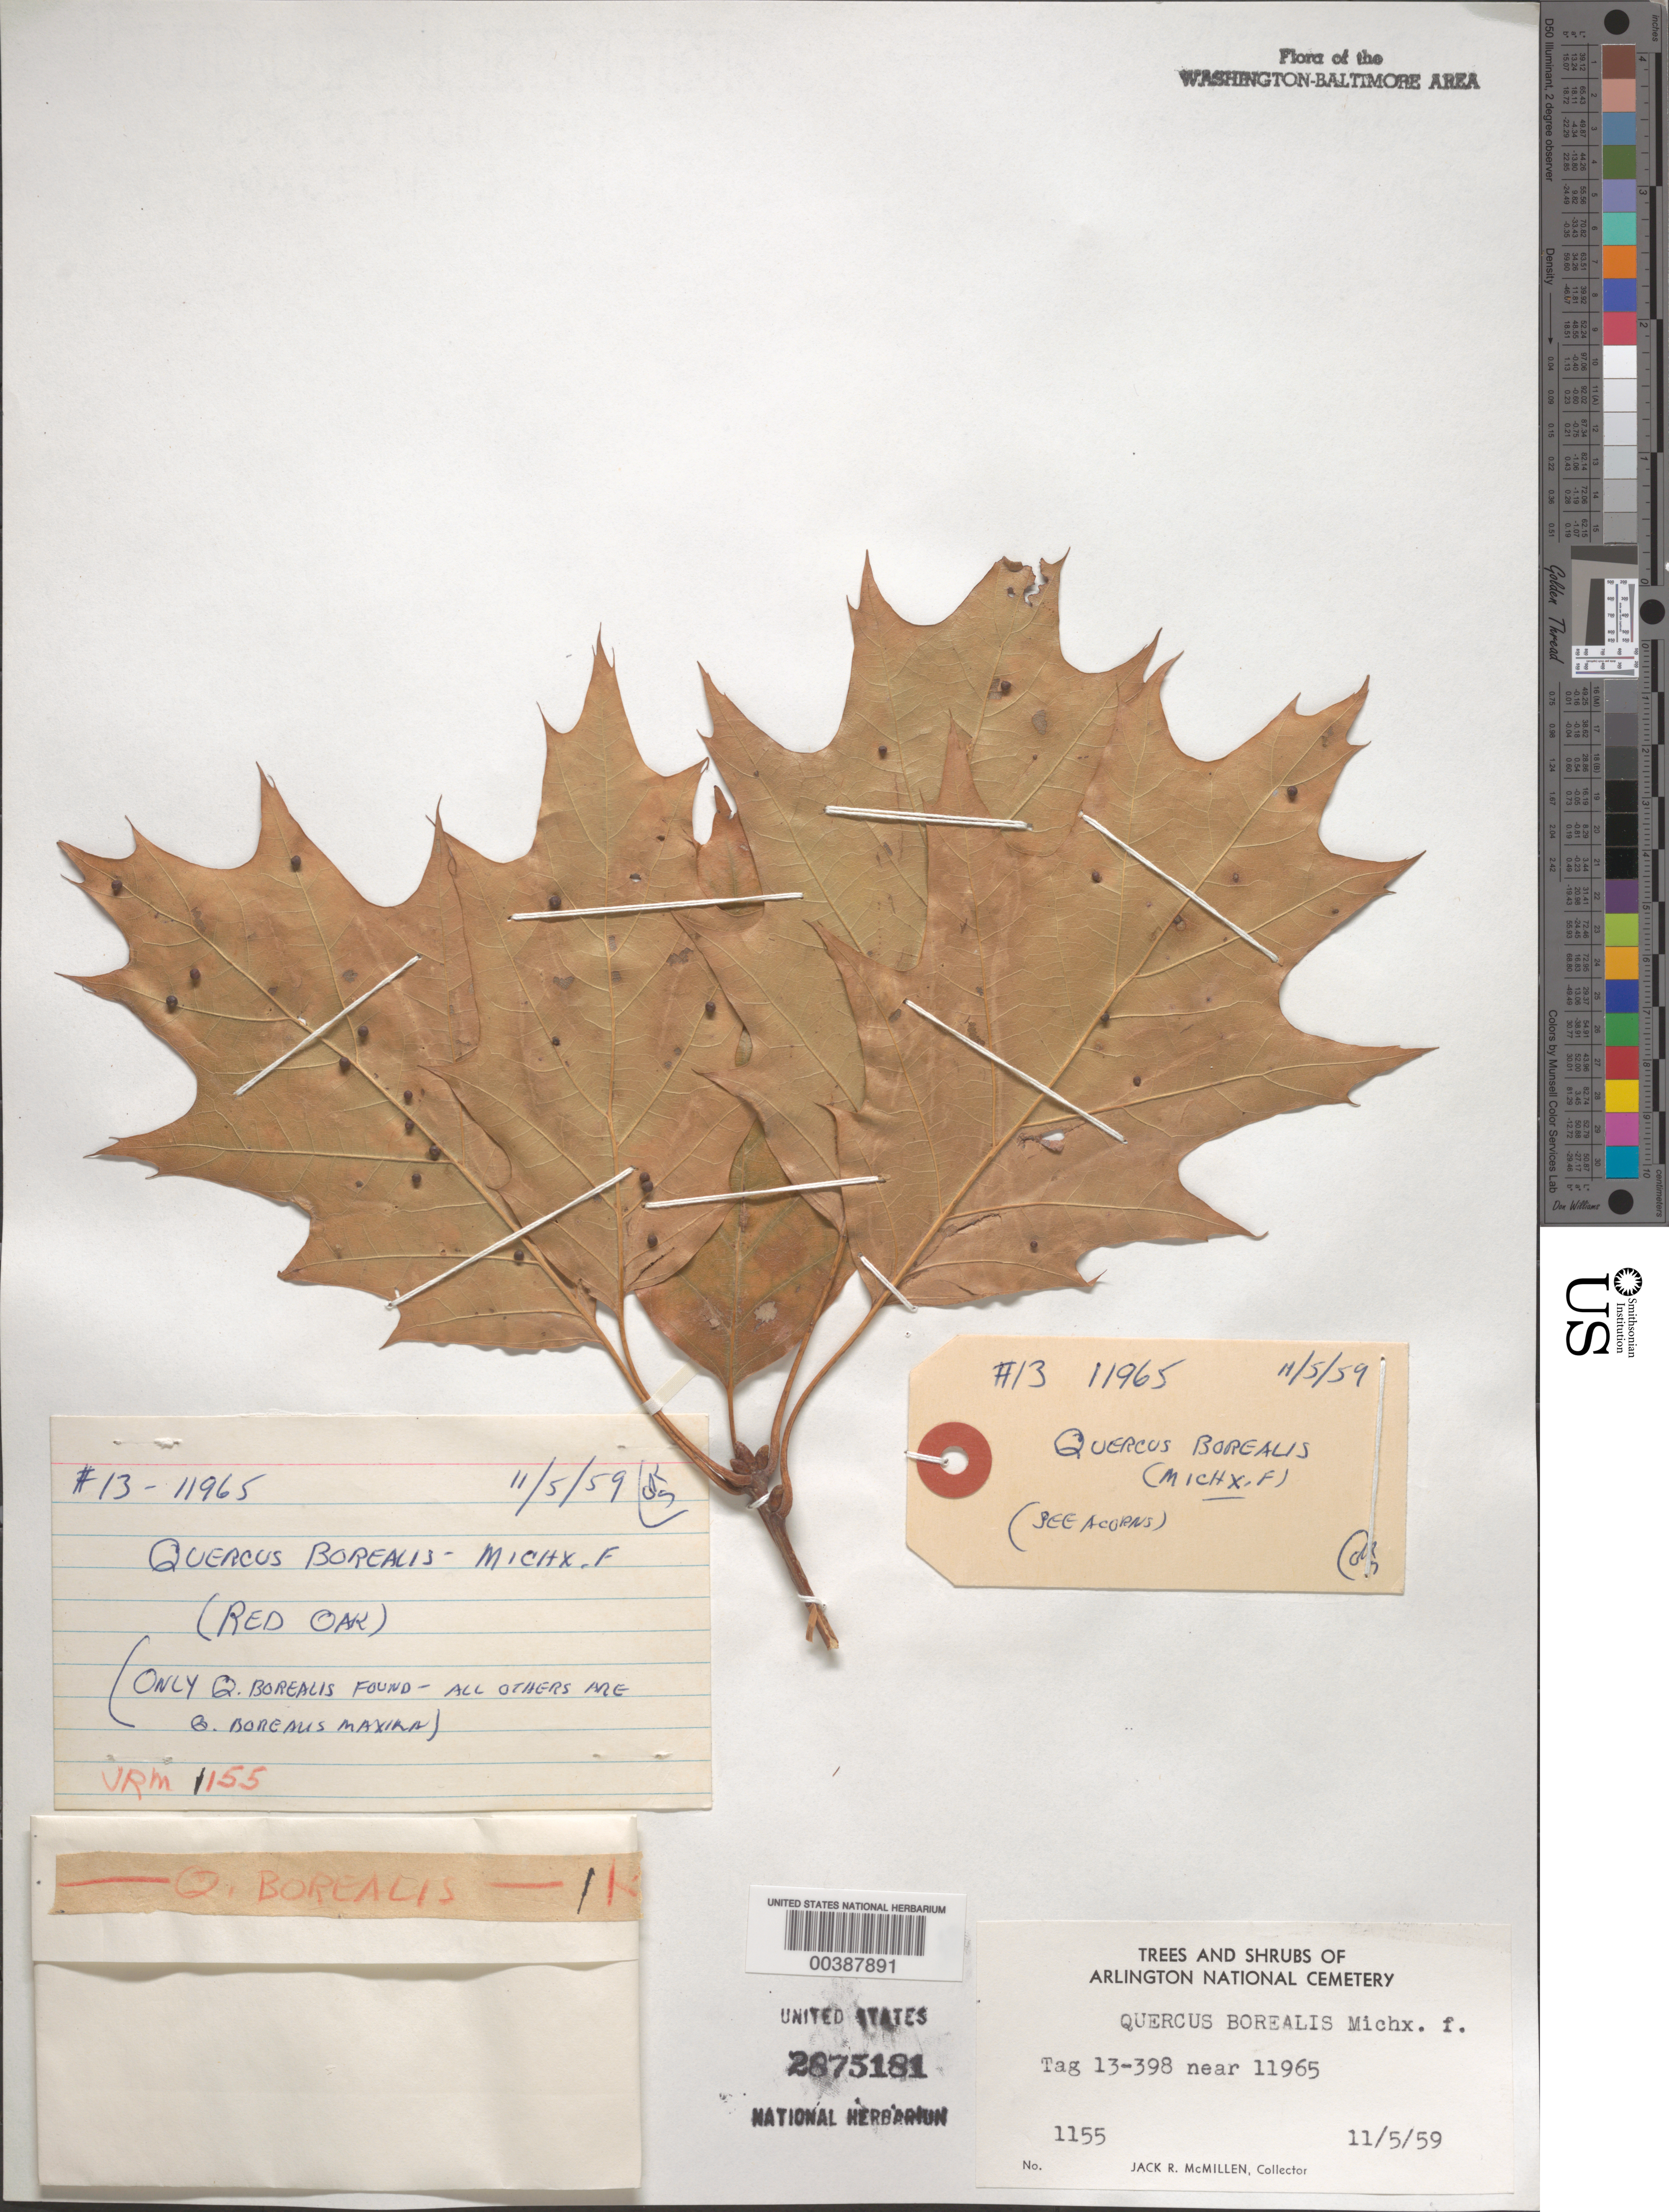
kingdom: Plantae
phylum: Tracheophyta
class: Magnoliopsida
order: Fagales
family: Fagaceae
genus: Quercus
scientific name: Quercus rubra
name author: L.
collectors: J. McMillen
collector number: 1155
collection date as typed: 05 Nov 1959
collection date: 1959-11-05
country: United States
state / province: Virginia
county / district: Arlington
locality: Arlington National Cemetery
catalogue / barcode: US 2875181